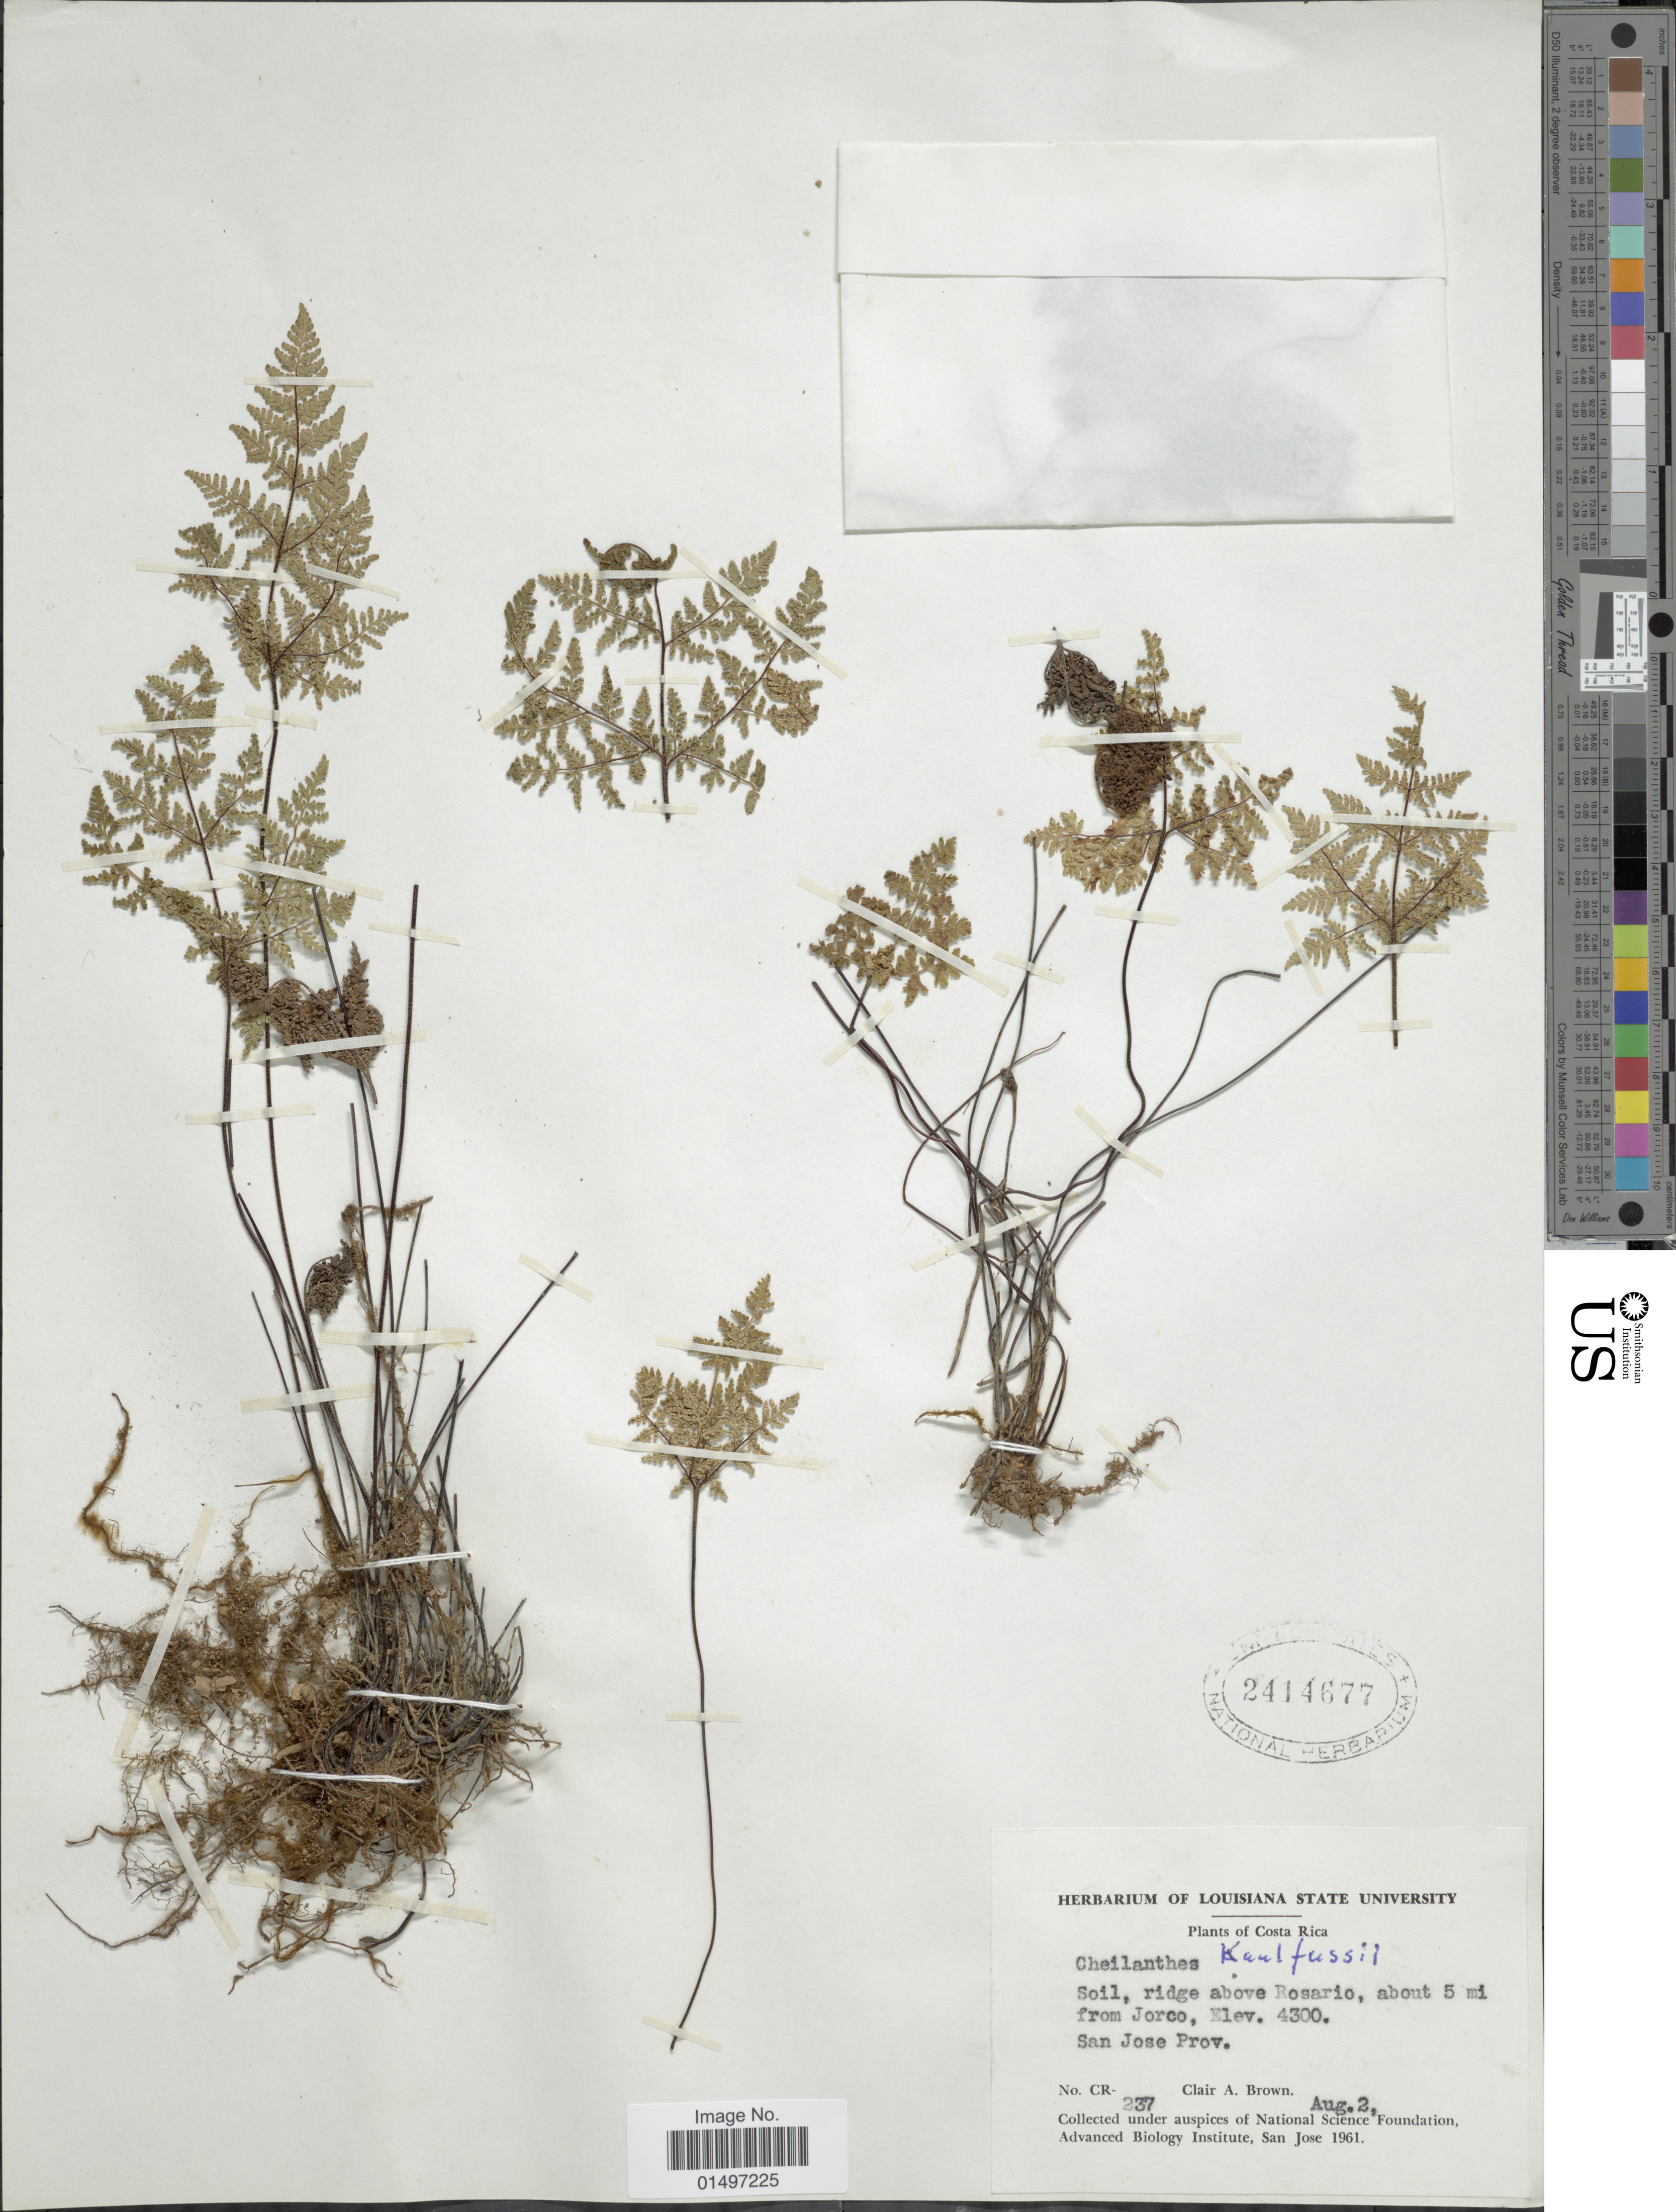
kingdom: Plantae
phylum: Tracheophyta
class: Polypodiopsida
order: Polypodiales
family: Pteridaceae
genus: Gaga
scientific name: Gaga kaulfussii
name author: (Kunze) Fay W. Li & Windham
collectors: C. A. Brown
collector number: CR-237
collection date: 1961-08-02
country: Costa Rica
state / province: San José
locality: Soil, ridge above Rosario, about 5 mi from Jorco. San Jose Prov.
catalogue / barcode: US 2414677